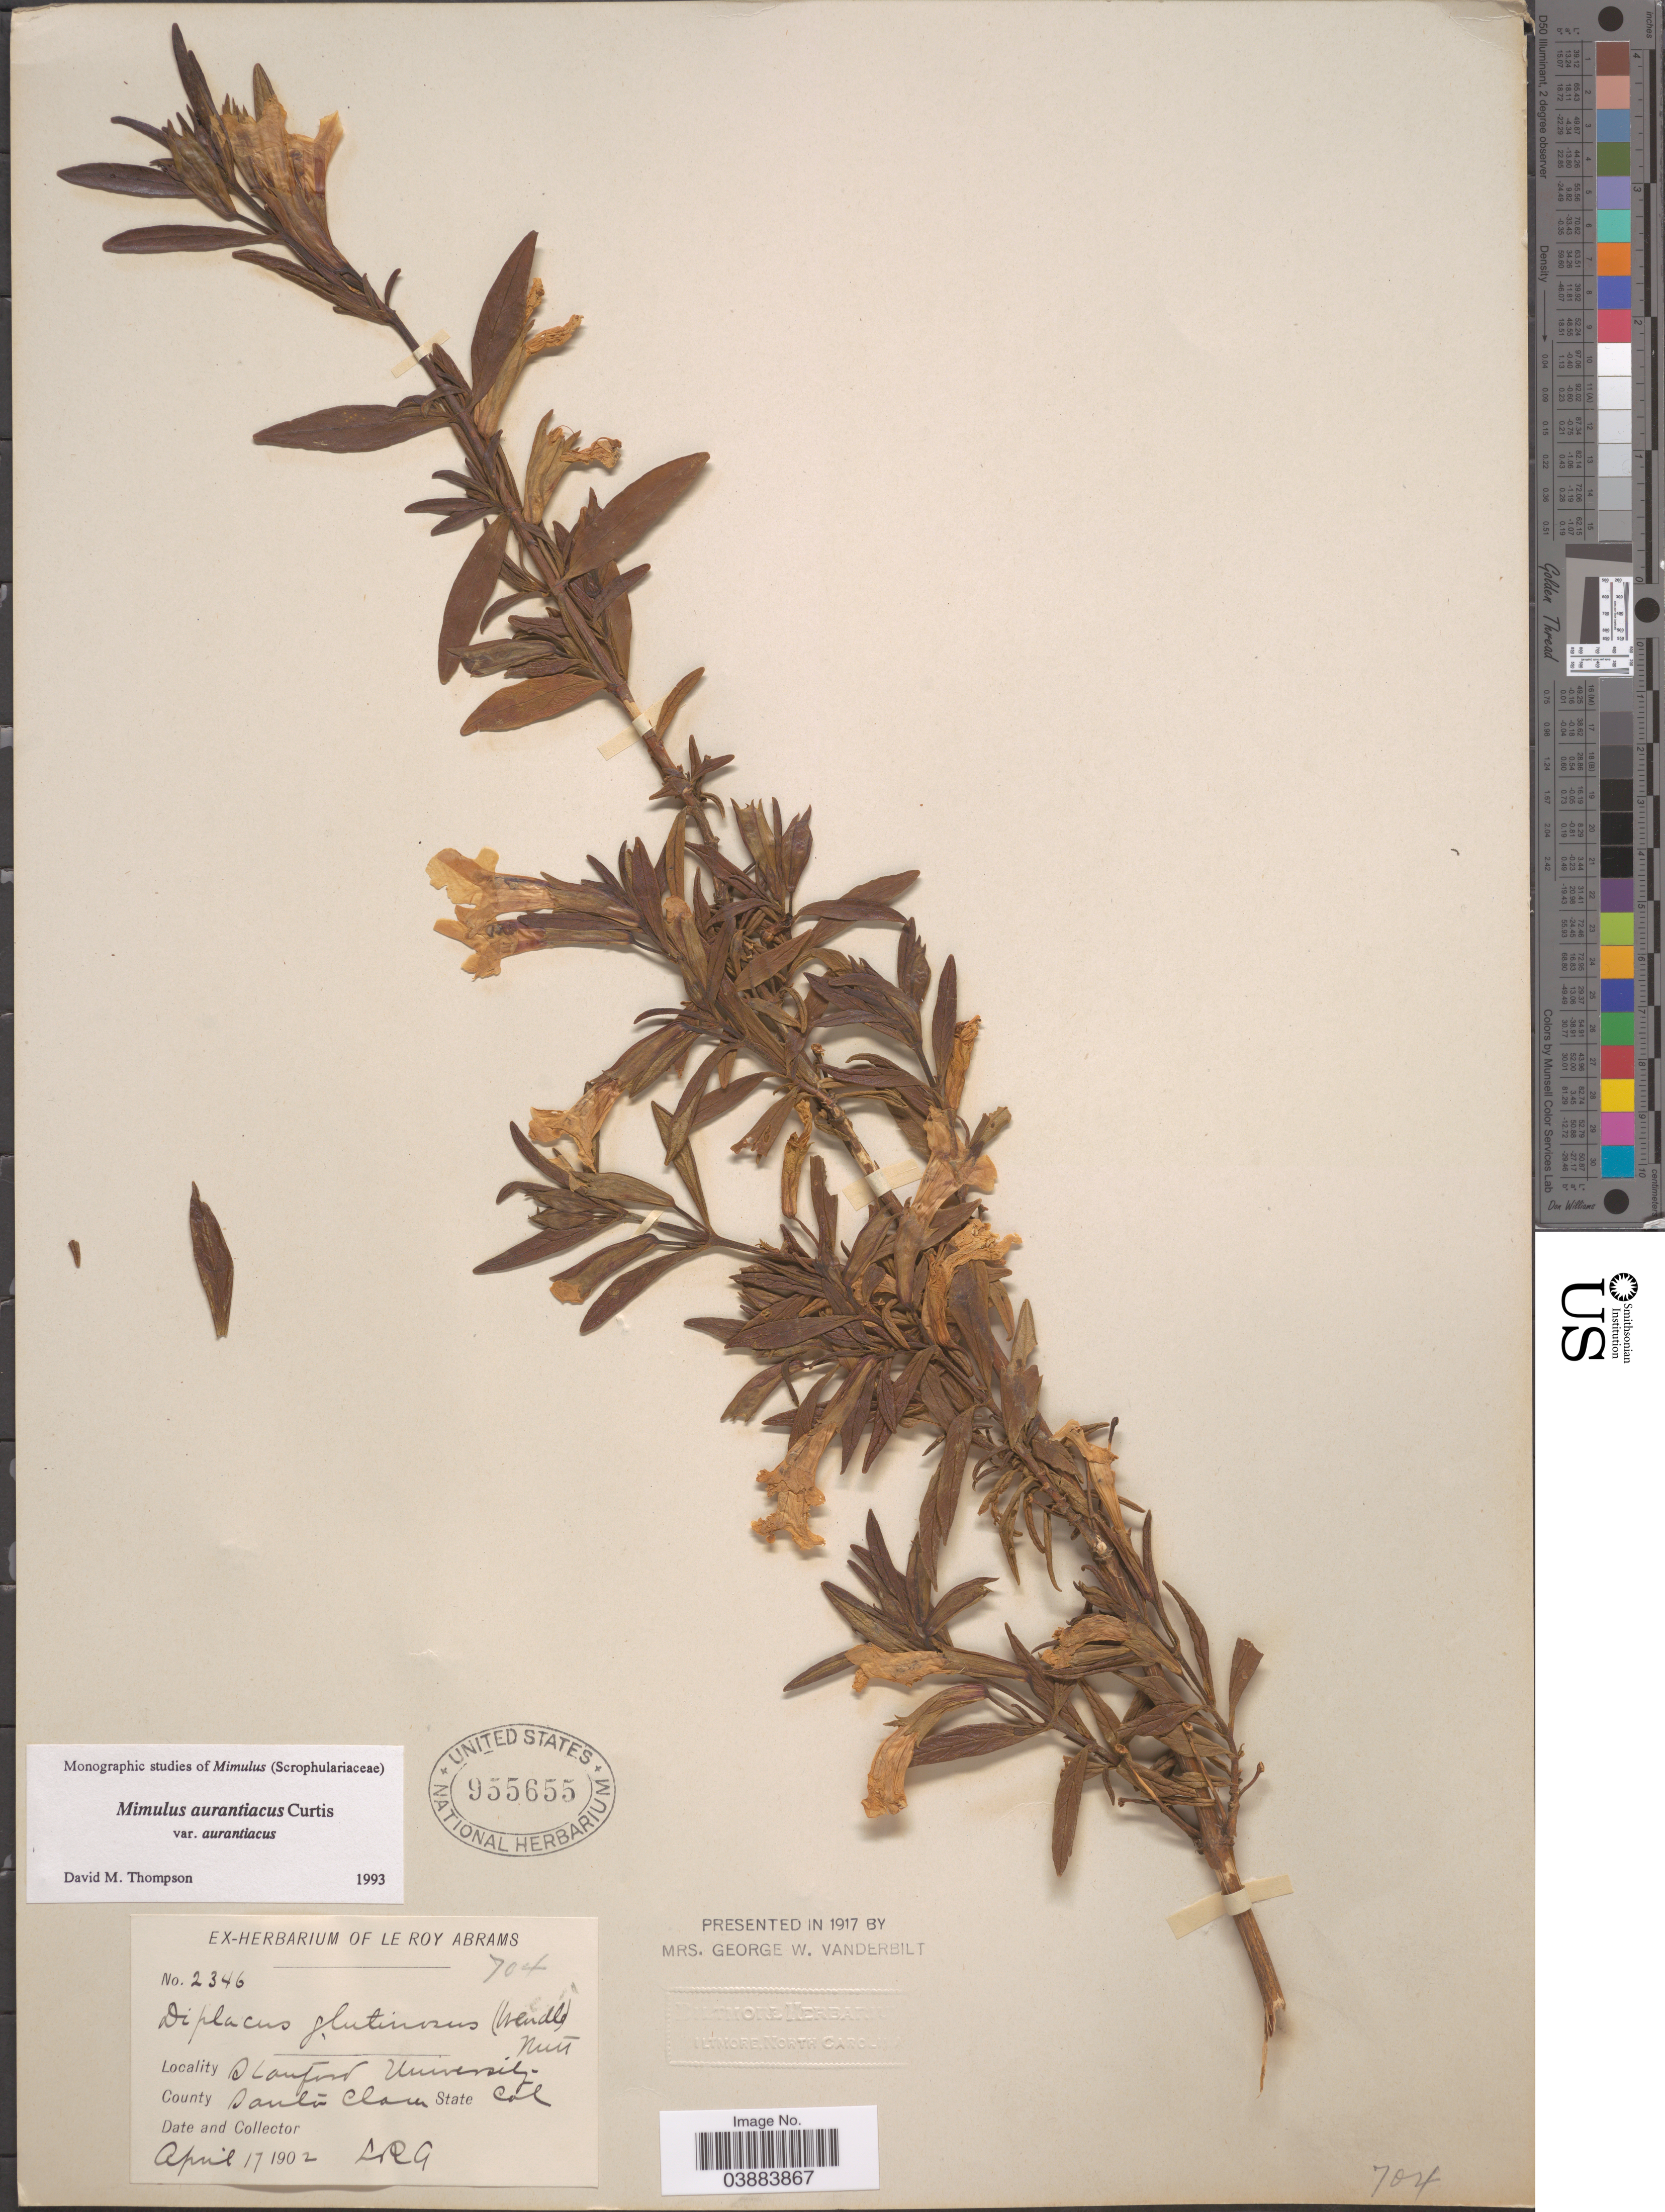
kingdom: Plantae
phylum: Tracheophyta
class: Magnoliopsida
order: Lamiales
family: Phrymaceae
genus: Diplacus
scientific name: Diplacus aurantiacus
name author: (Curtis) Jeps.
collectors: L. Abrams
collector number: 2346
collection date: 1902-04-17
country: United States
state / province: California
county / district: Santa Clara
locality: Stanford University. County Santa Clara.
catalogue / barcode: US 955655